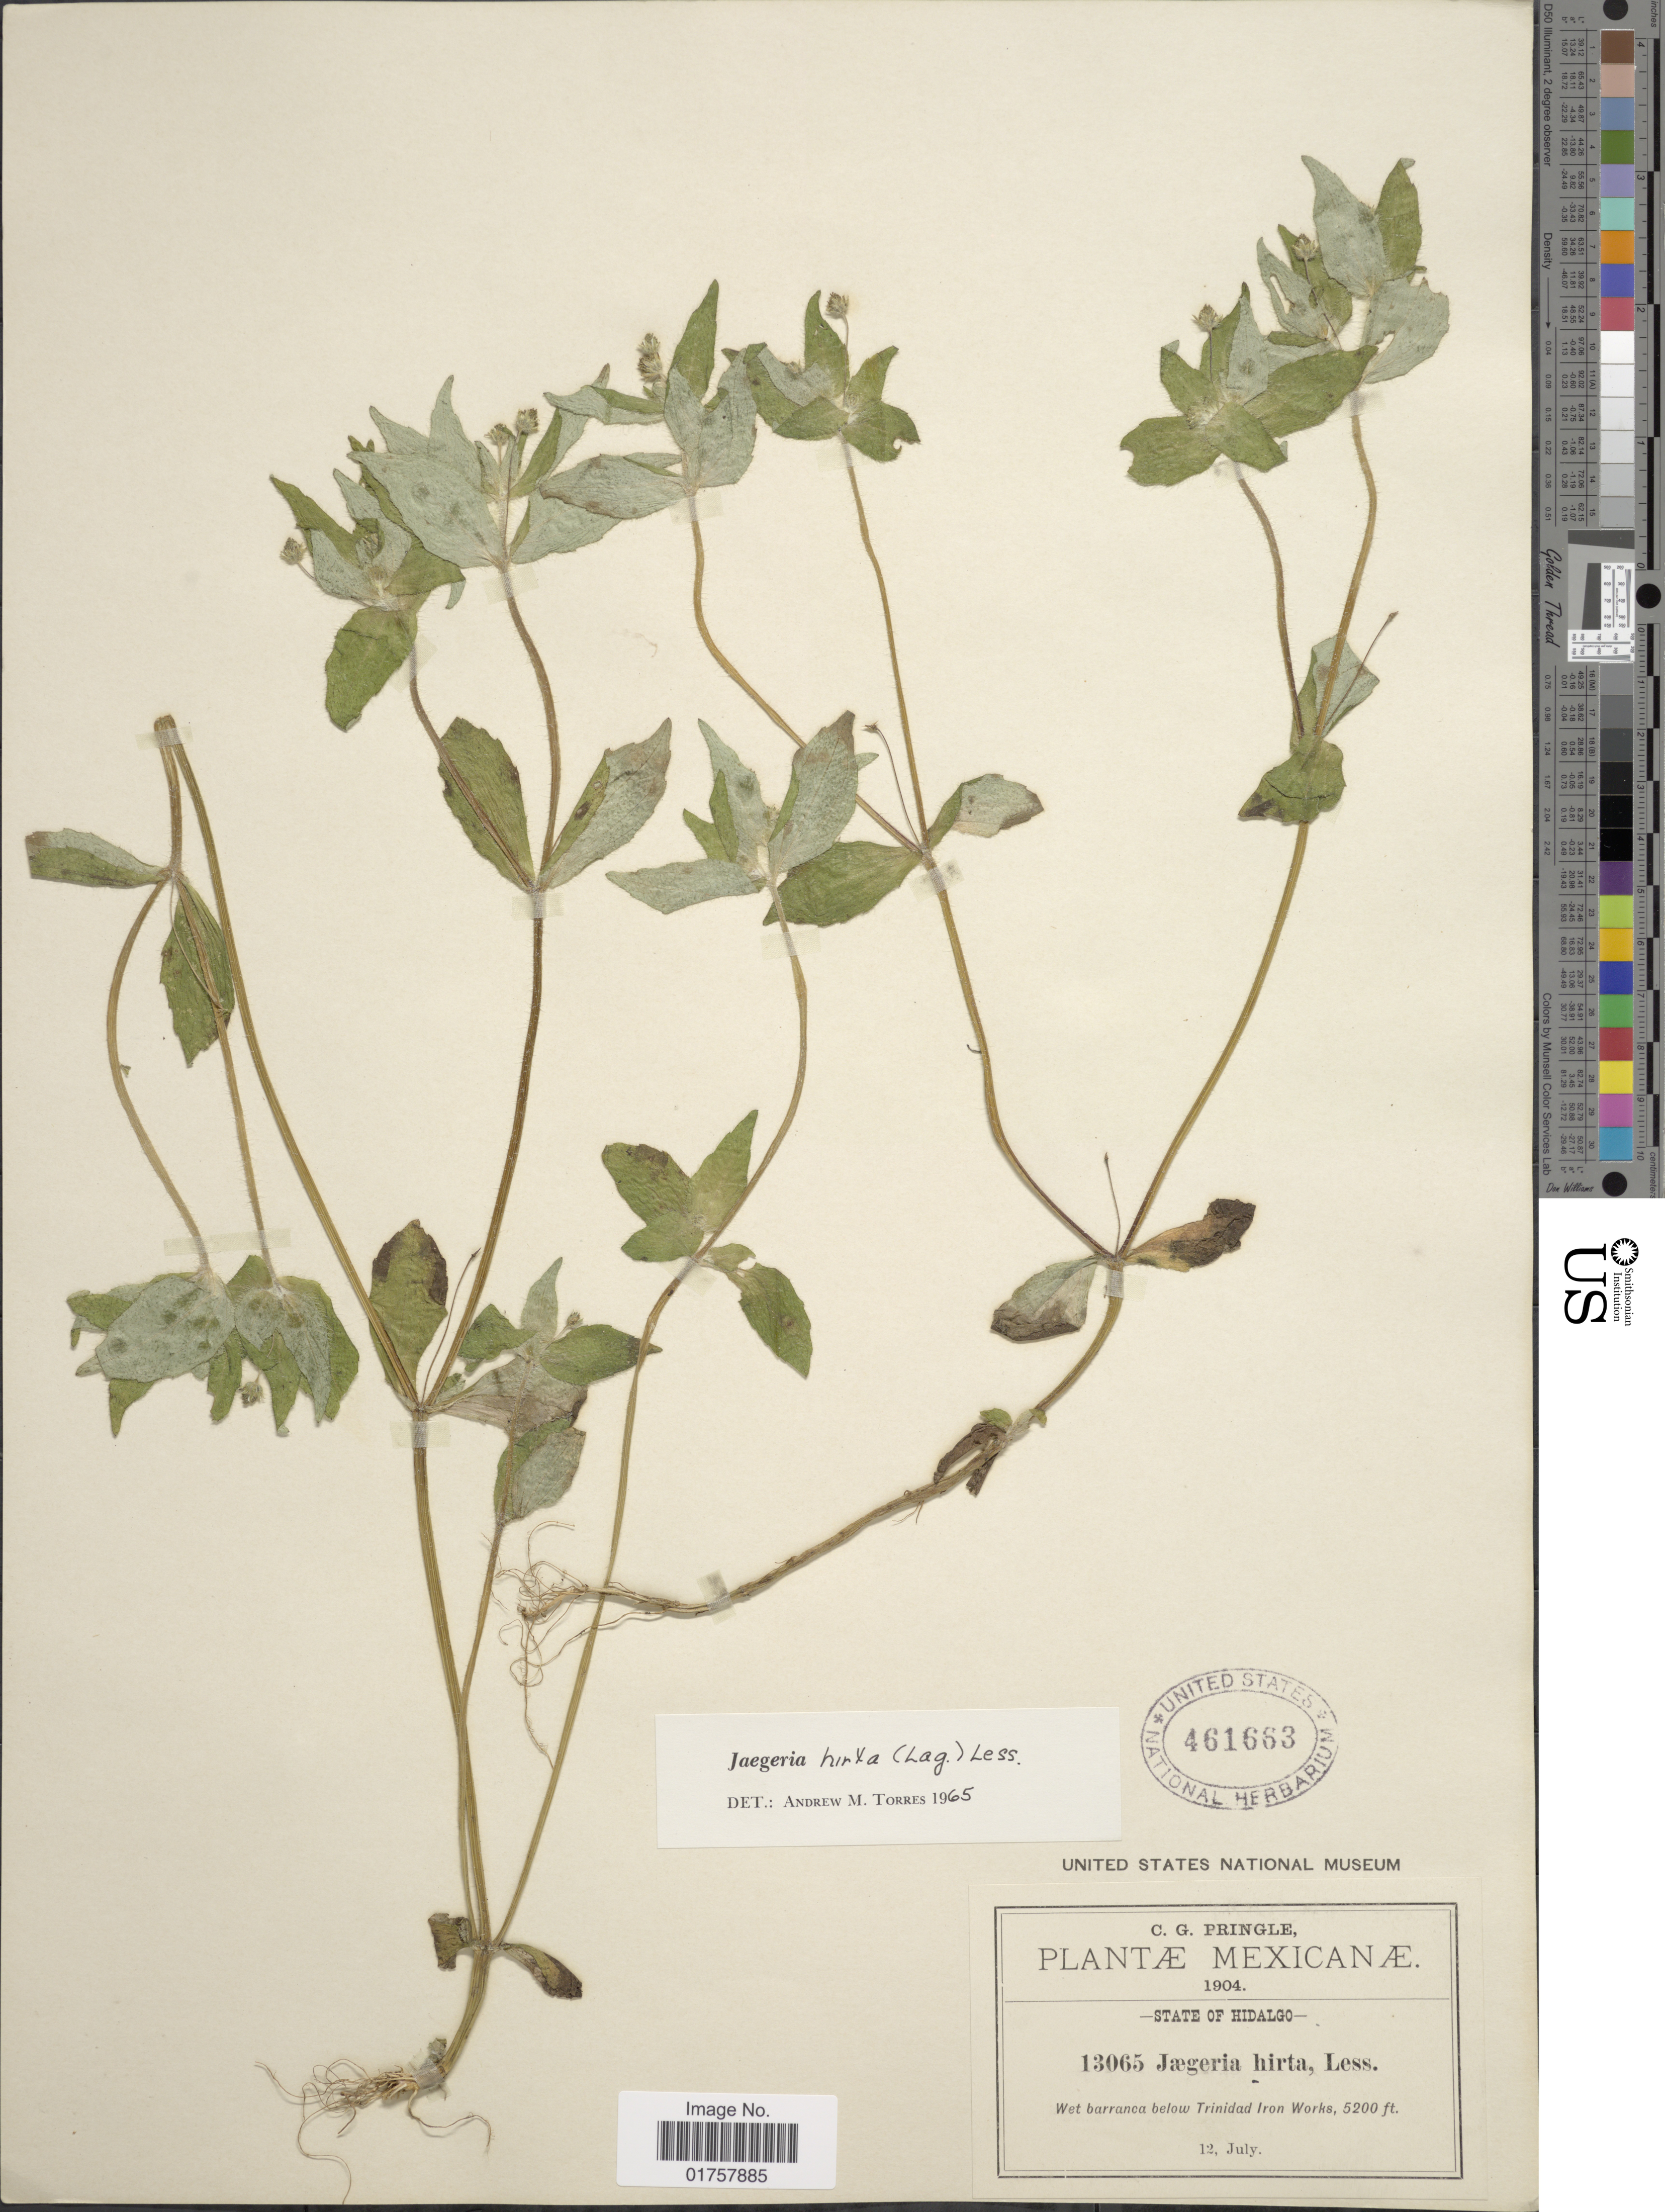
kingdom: Plantae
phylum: Tracheophyta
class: Magnoliopsida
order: Asterales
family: Asteraceae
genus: Jaegeria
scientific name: Jaegeria hirta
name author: (Lag.) Less.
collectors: C. G. Pringle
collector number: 13065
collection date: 1904-07-12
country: Mexico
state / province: Hidalgo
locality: Wet barranca below Trinidad Iron Works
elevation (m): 1585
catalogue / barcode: US 461663